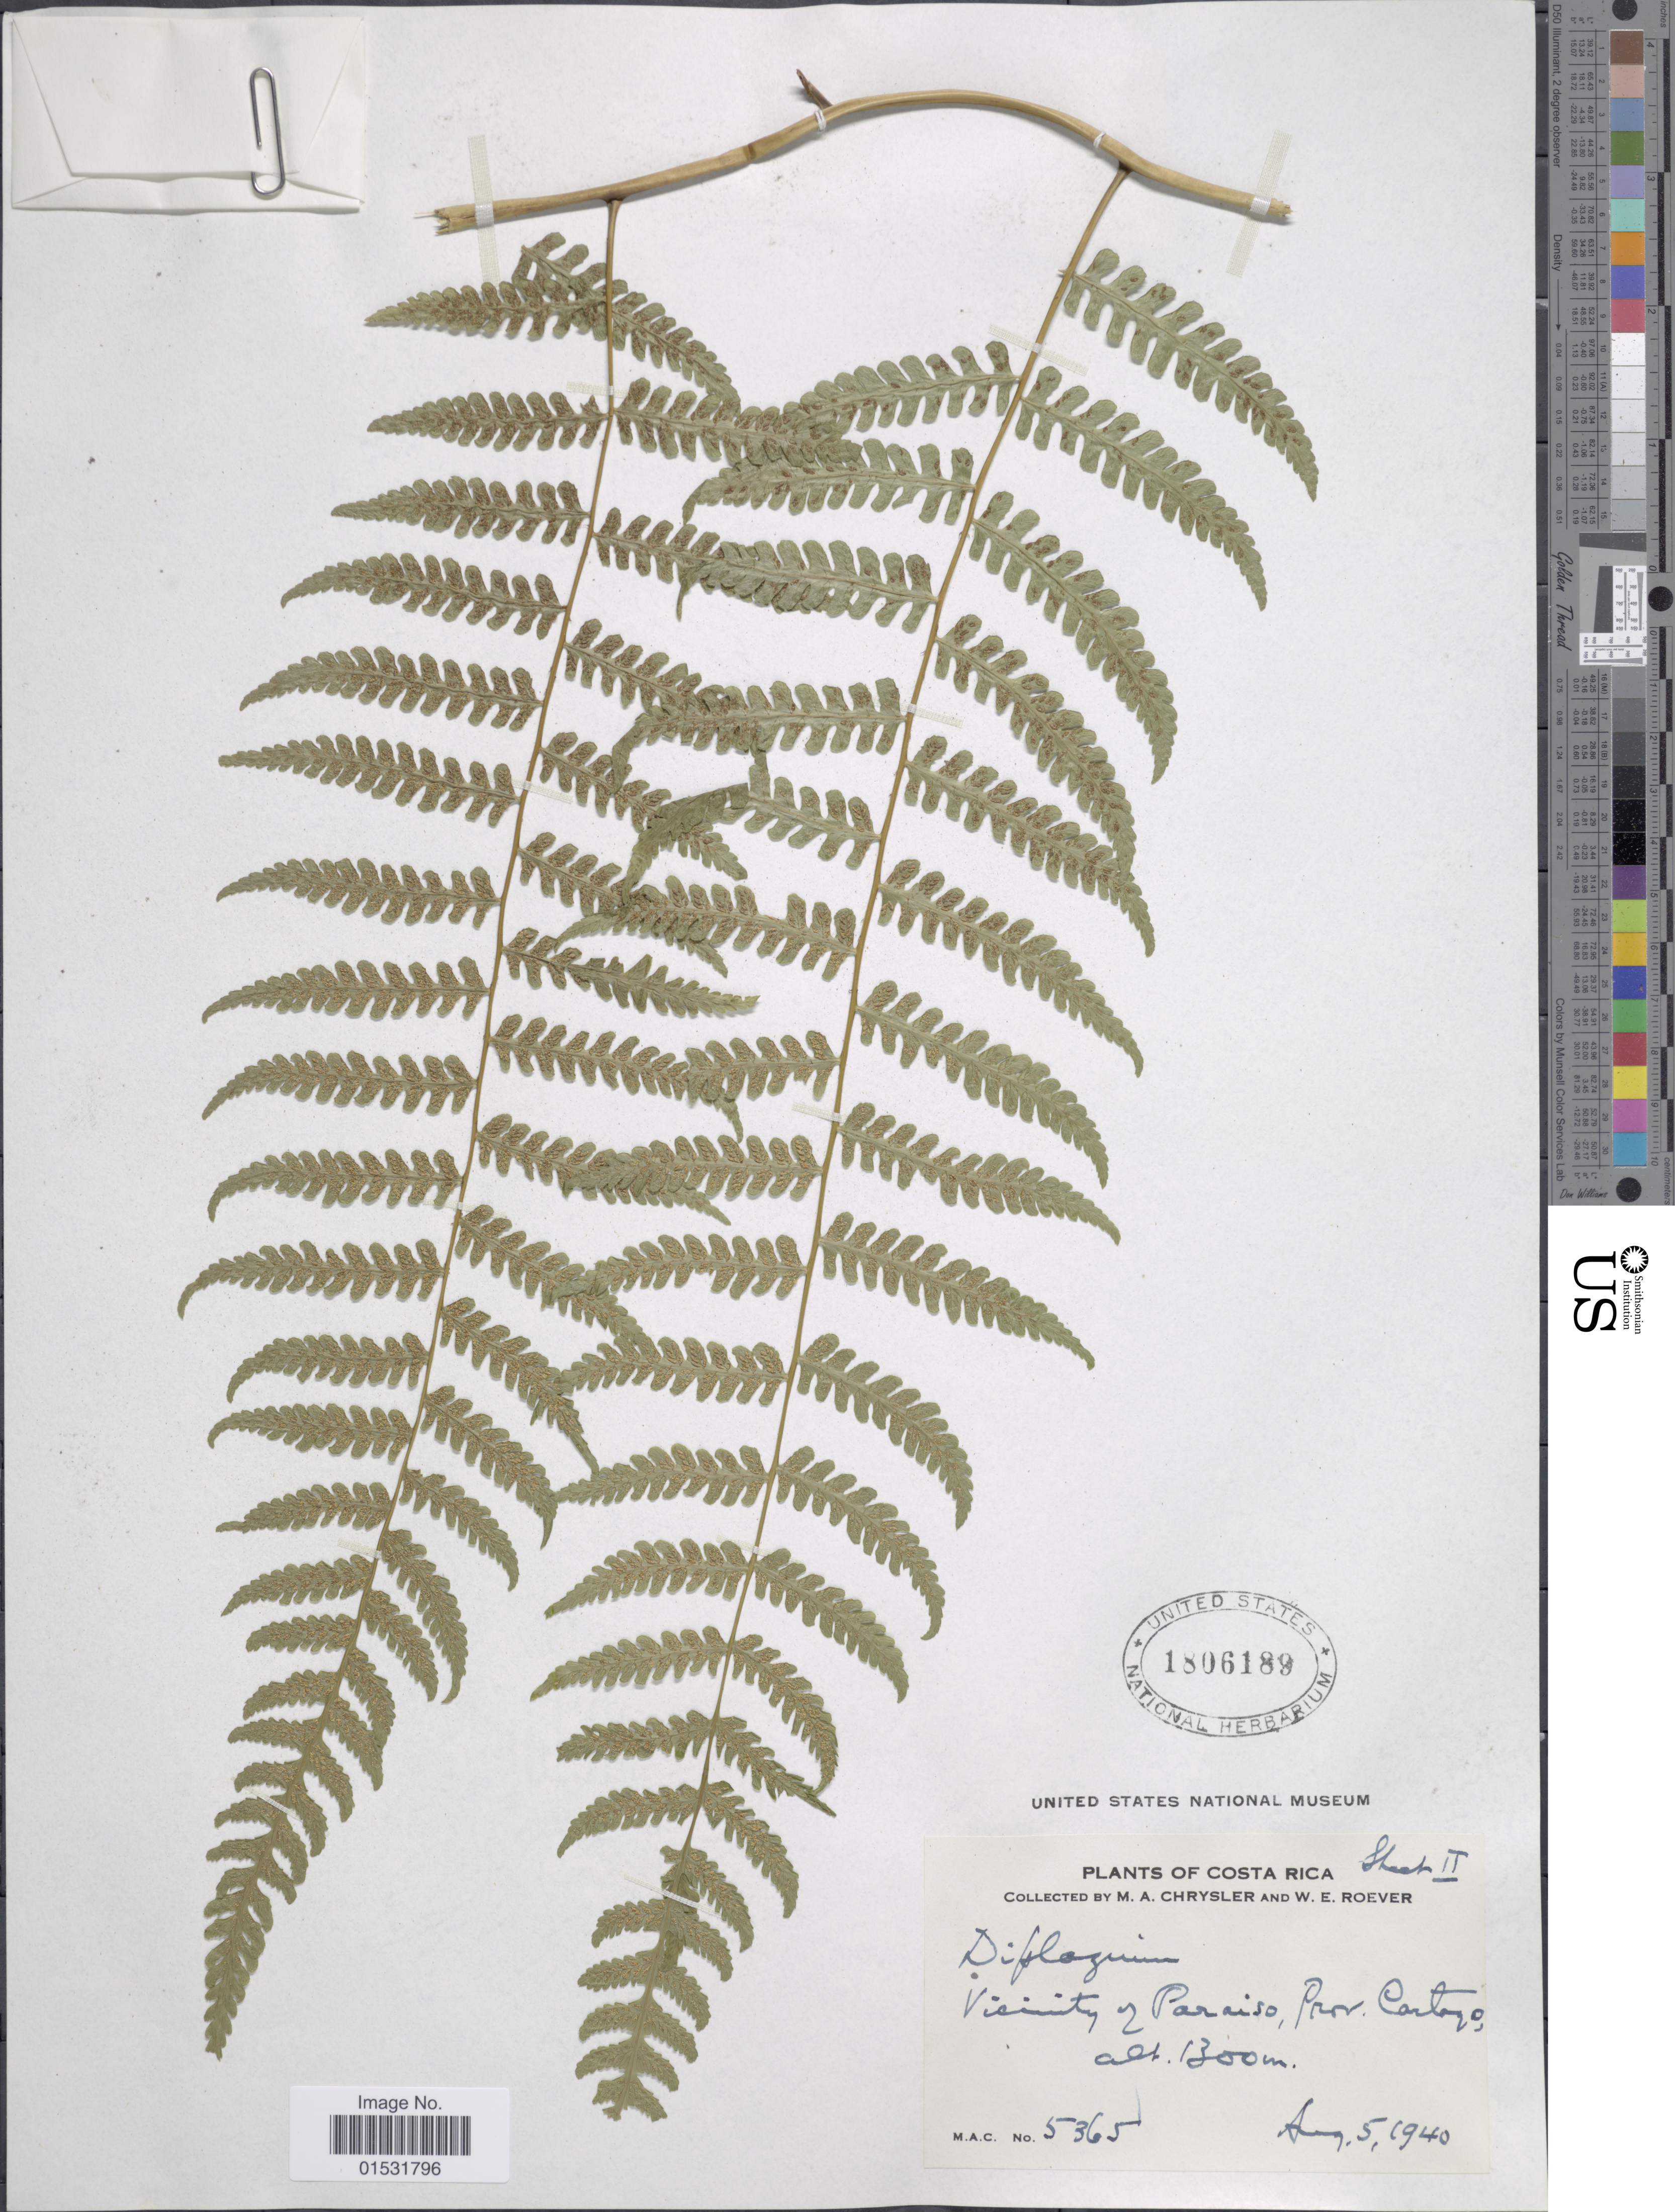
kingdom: Plantae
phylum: Tracheophyta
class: Polypodiopsida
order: Polypodiales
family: Athyriaceae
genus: Diplazium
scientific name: Diplazium hians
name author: Kunze ex Klotzsch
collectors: M. A. Chrysler & W. Roever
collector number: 5365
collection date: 1940-08-05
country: Costa Rica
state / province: Cartago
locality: Vicinity of Paraiso, Prov. Cartago.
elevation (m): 1300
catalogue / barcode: US 1806189